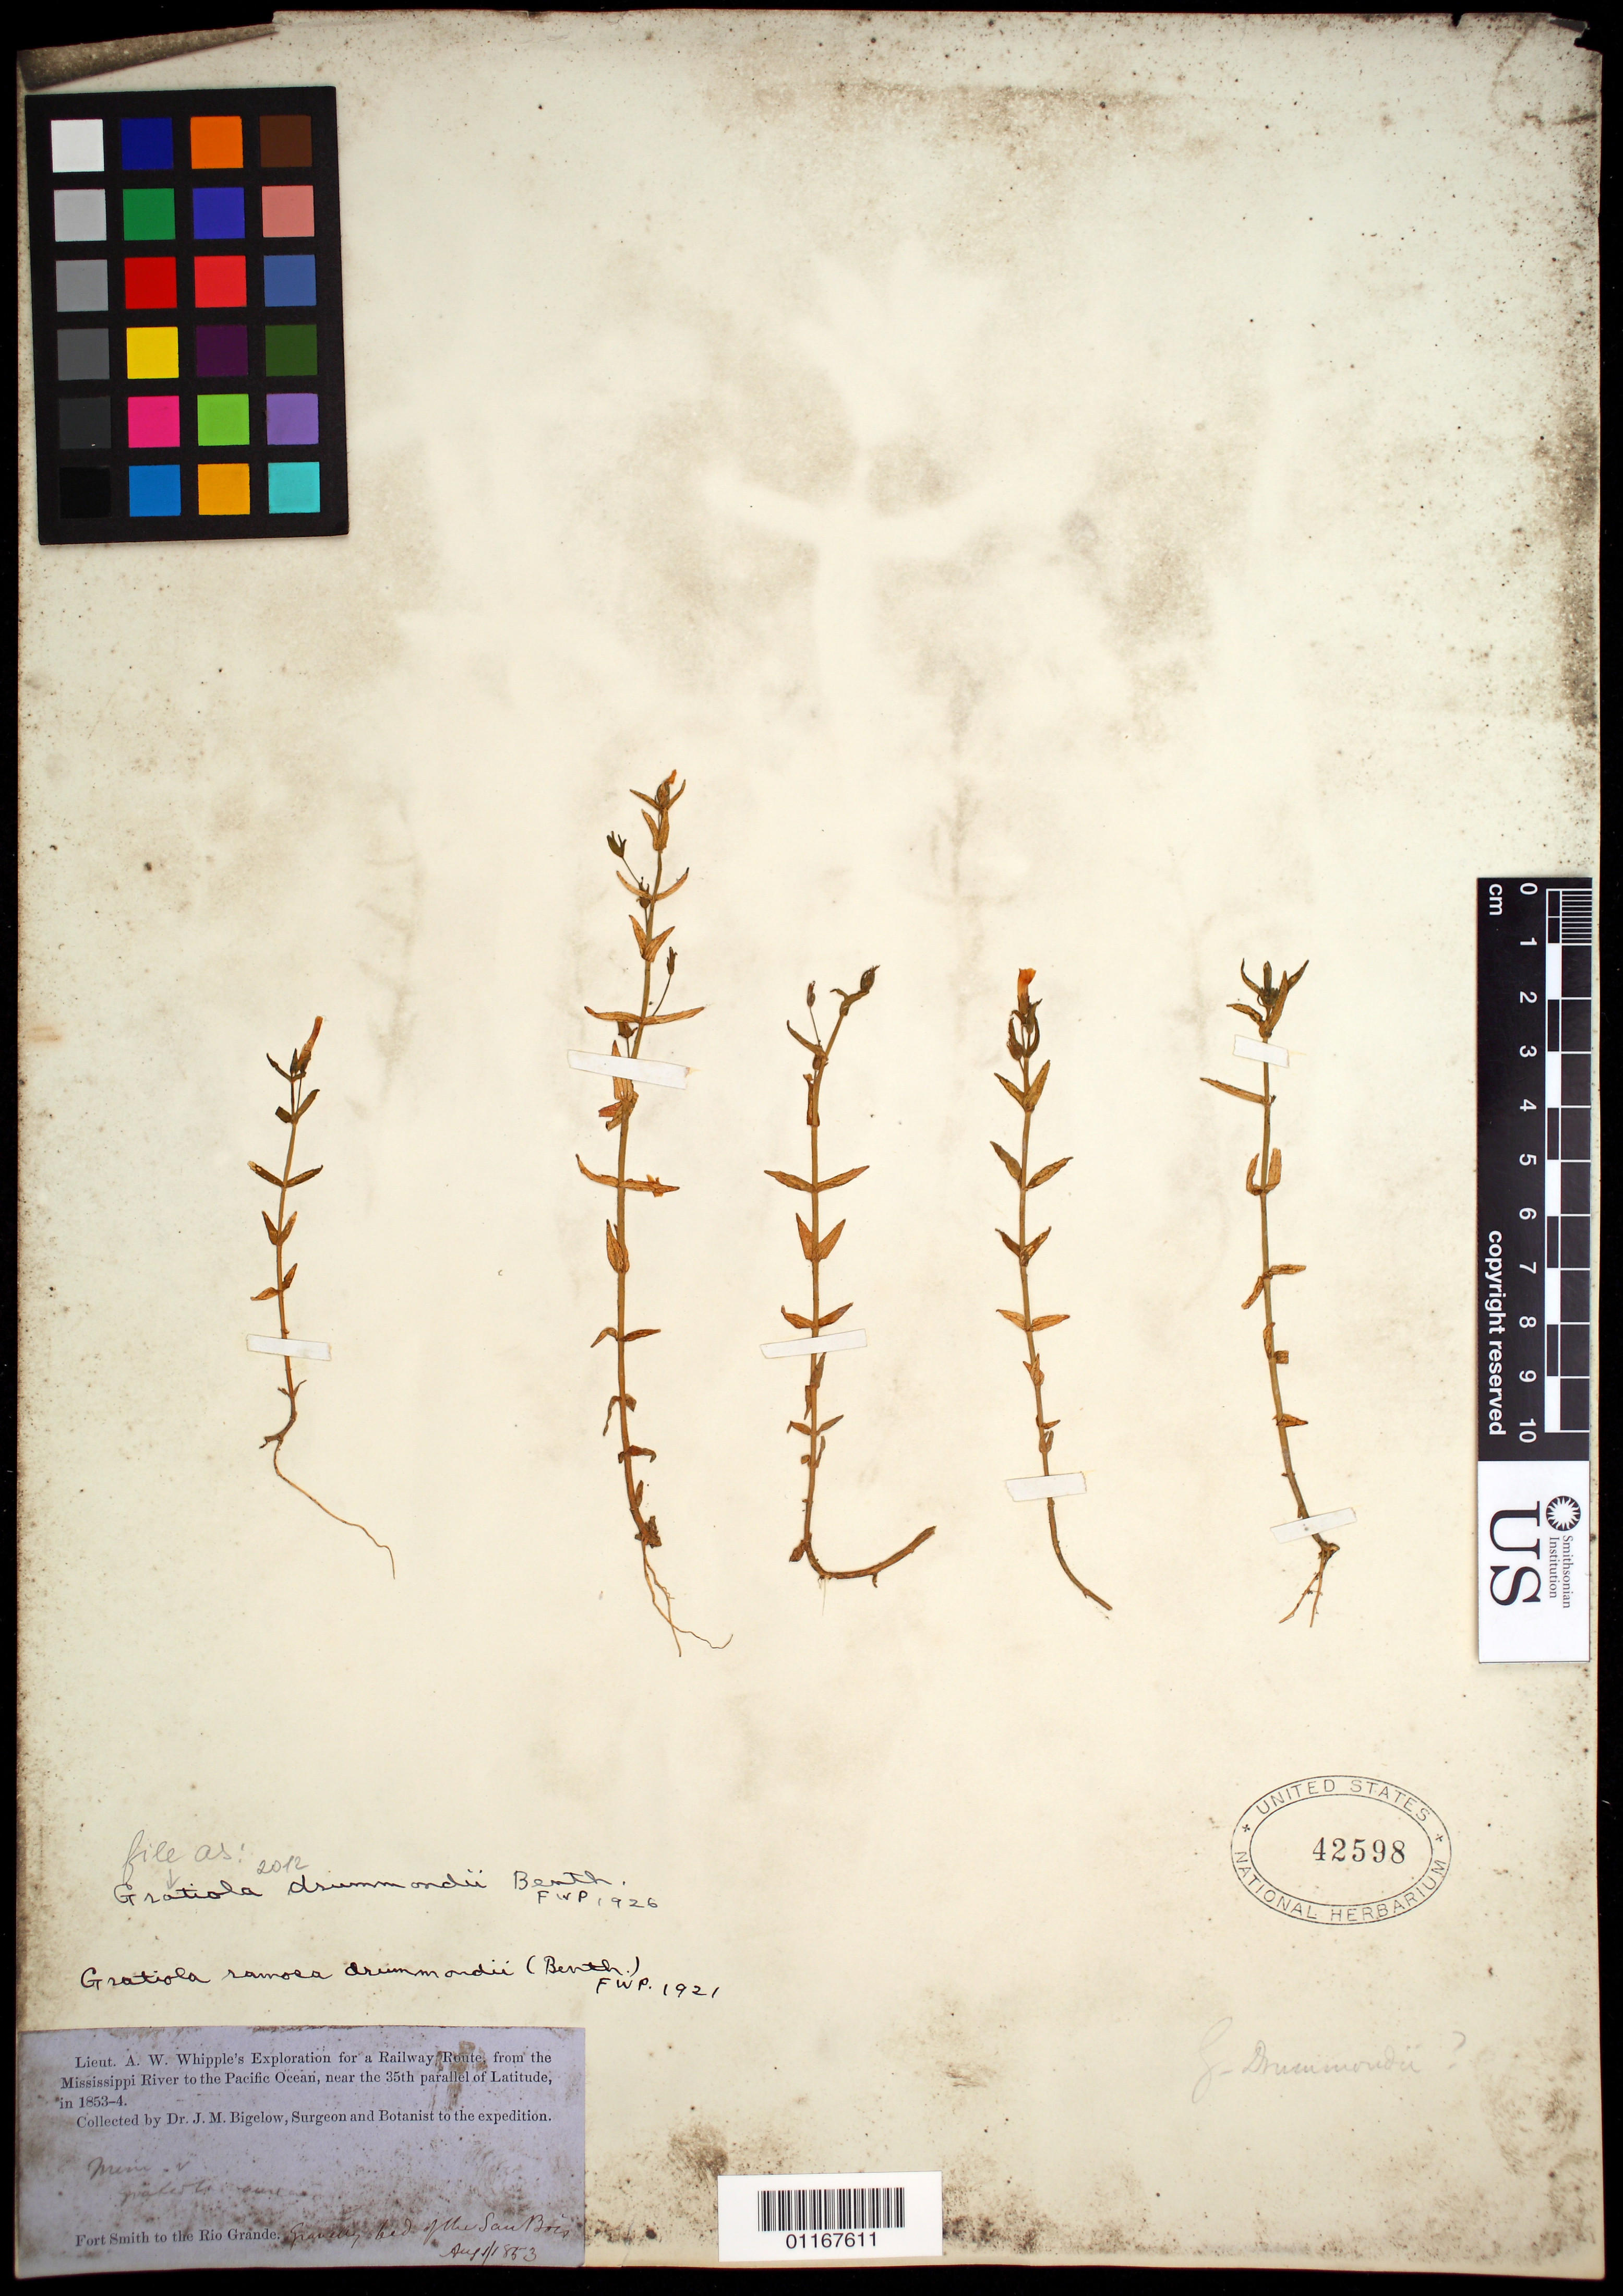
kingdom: Plantae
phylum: Tracheophyta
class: Magnoliopsida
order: Lamiales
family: Plantaginaceae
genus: Gratiola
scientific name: Gratiola drummondii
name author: Benth.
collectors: J. M. Bigelow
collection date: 1853-08-01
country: United States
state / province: Oklahoma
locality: San Bois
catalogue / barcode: US 42598